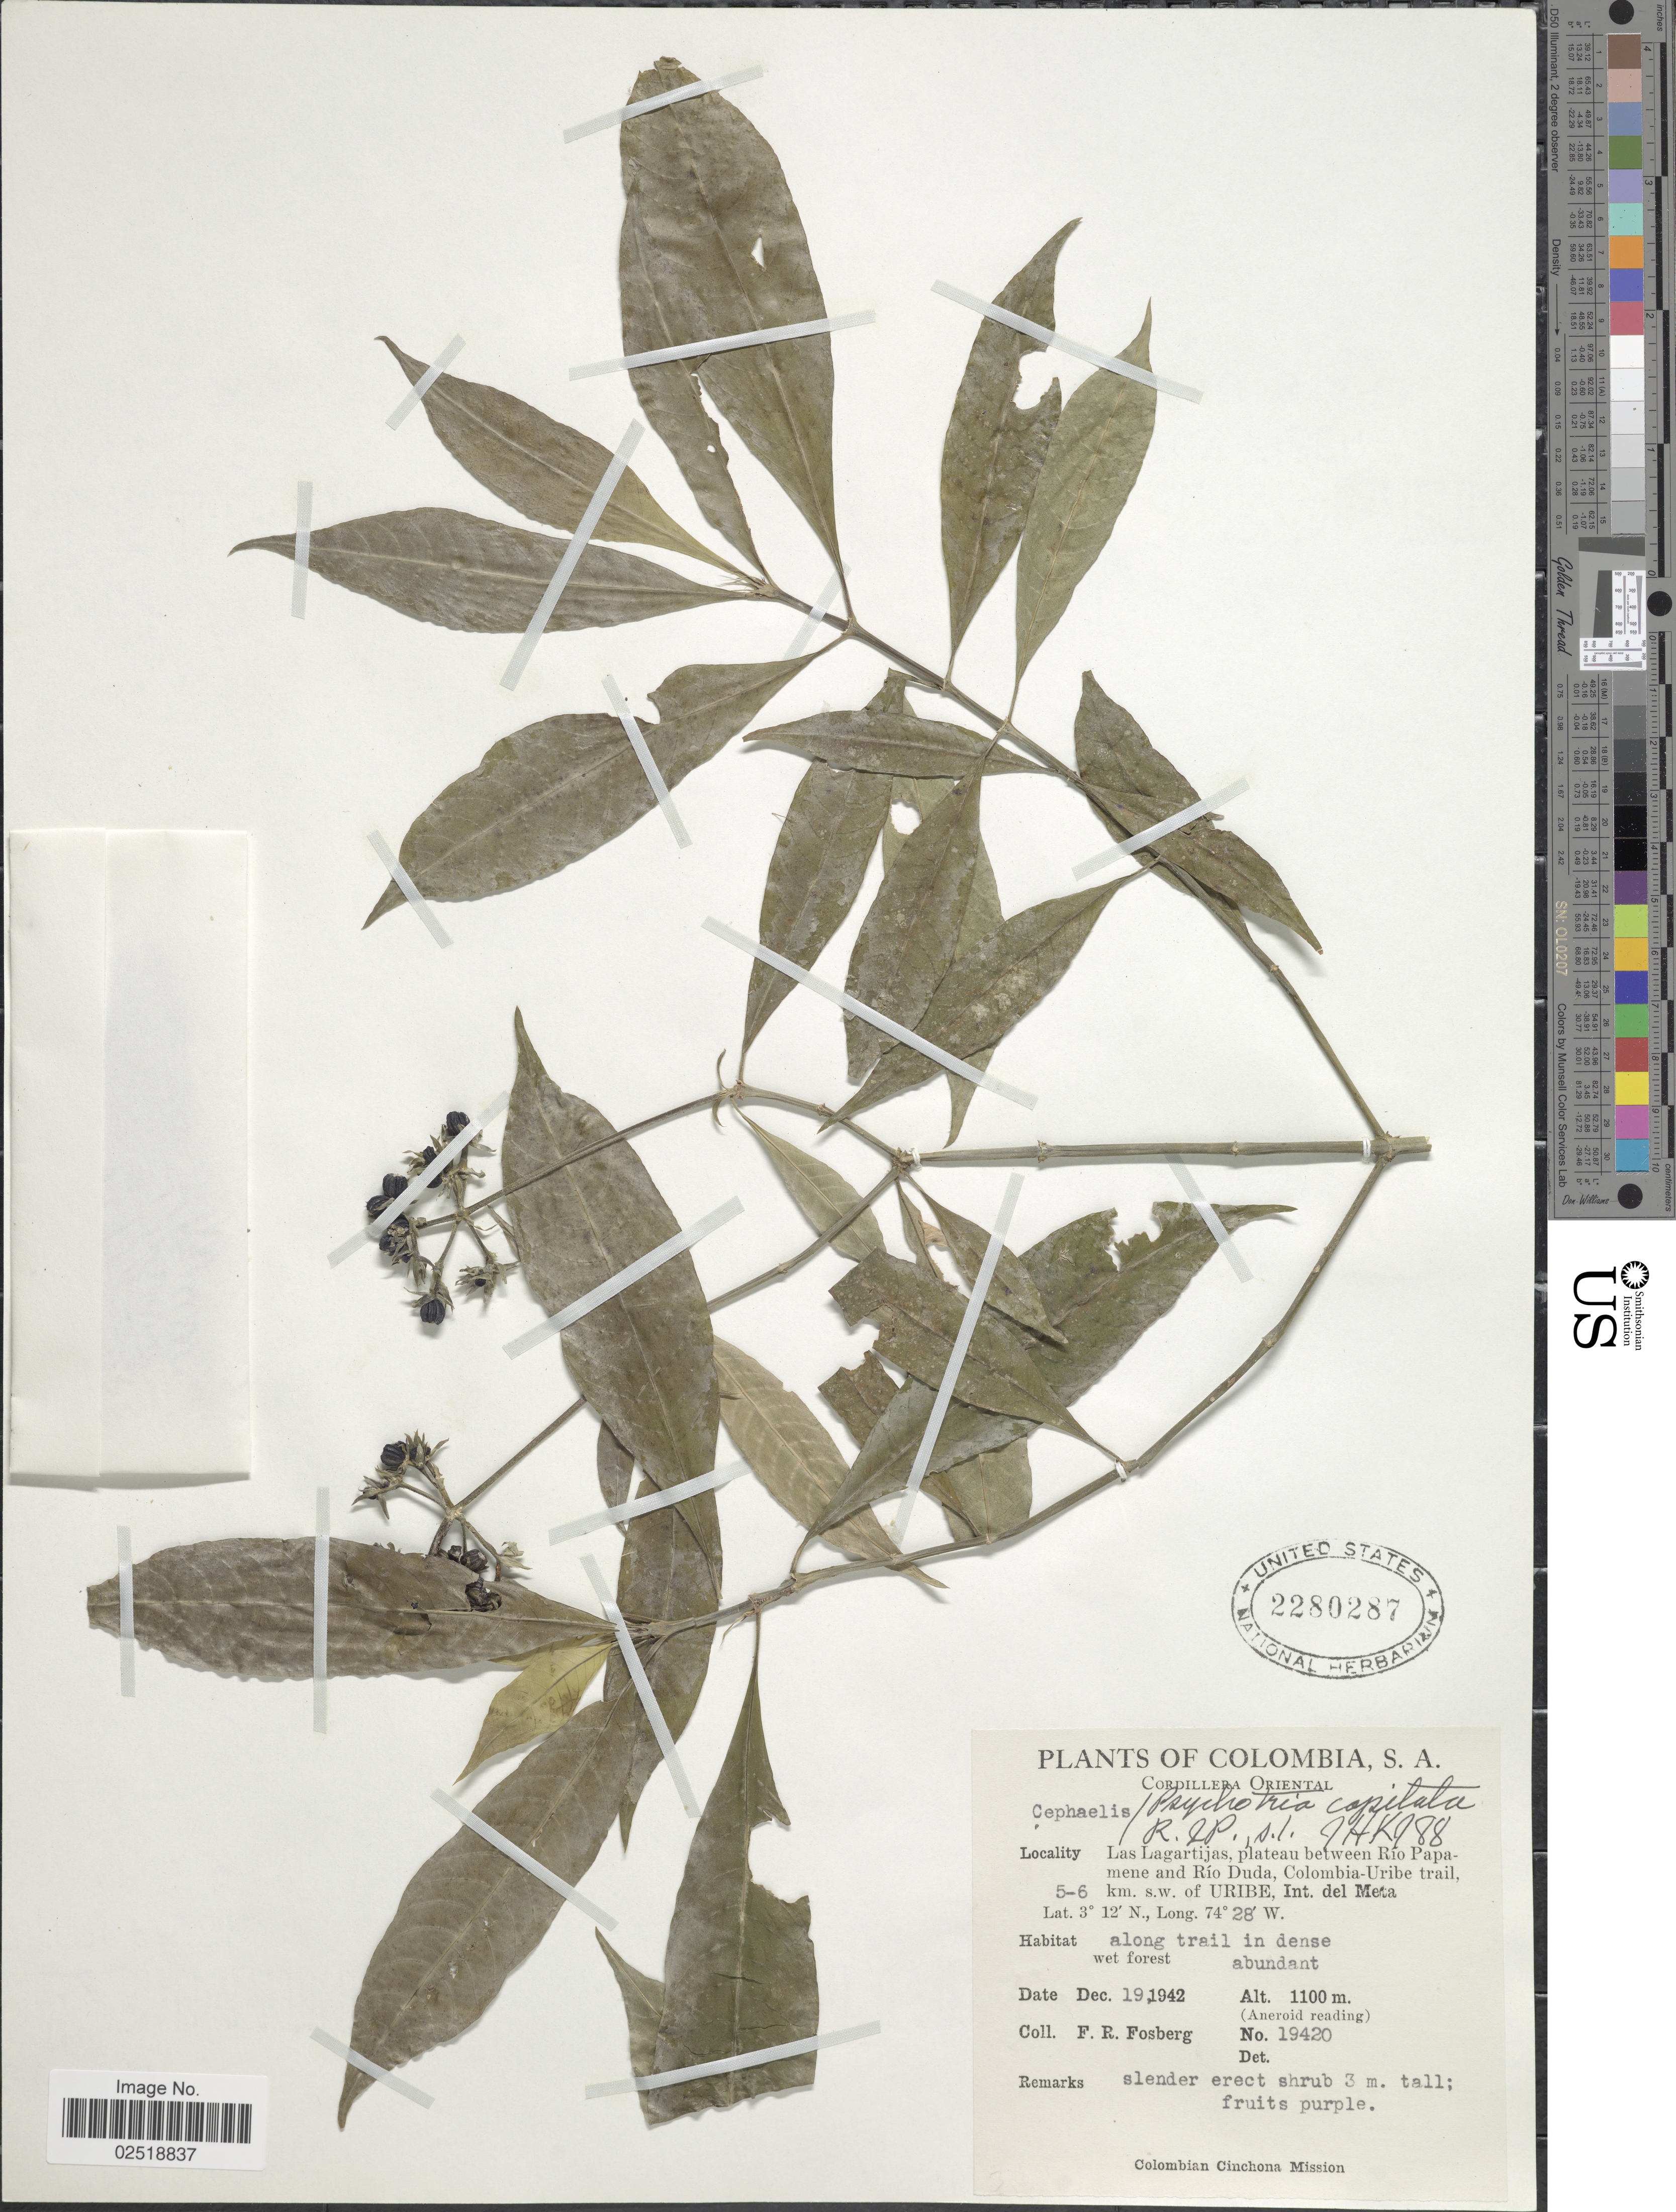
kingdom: Plantae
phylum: Tracheophyta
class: Magnoliopsida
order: Gentianales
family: Rubiaceae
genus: Psychotria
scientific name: Psychotria capitata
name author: Ruiz & Pav.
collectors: F. R. Fosberg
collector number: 19420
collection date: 1942-12-19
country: Colombia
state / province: Meta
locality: Cordillera Oriental, Las Lagartijas, plateau between Río Papamene and Río Duda, Colombia-Uribe trail, 5-6 km s.w. of Uribe, Int del Meta, along trail in dense wet forest abundant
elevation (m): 1100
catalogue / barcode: US 2280287